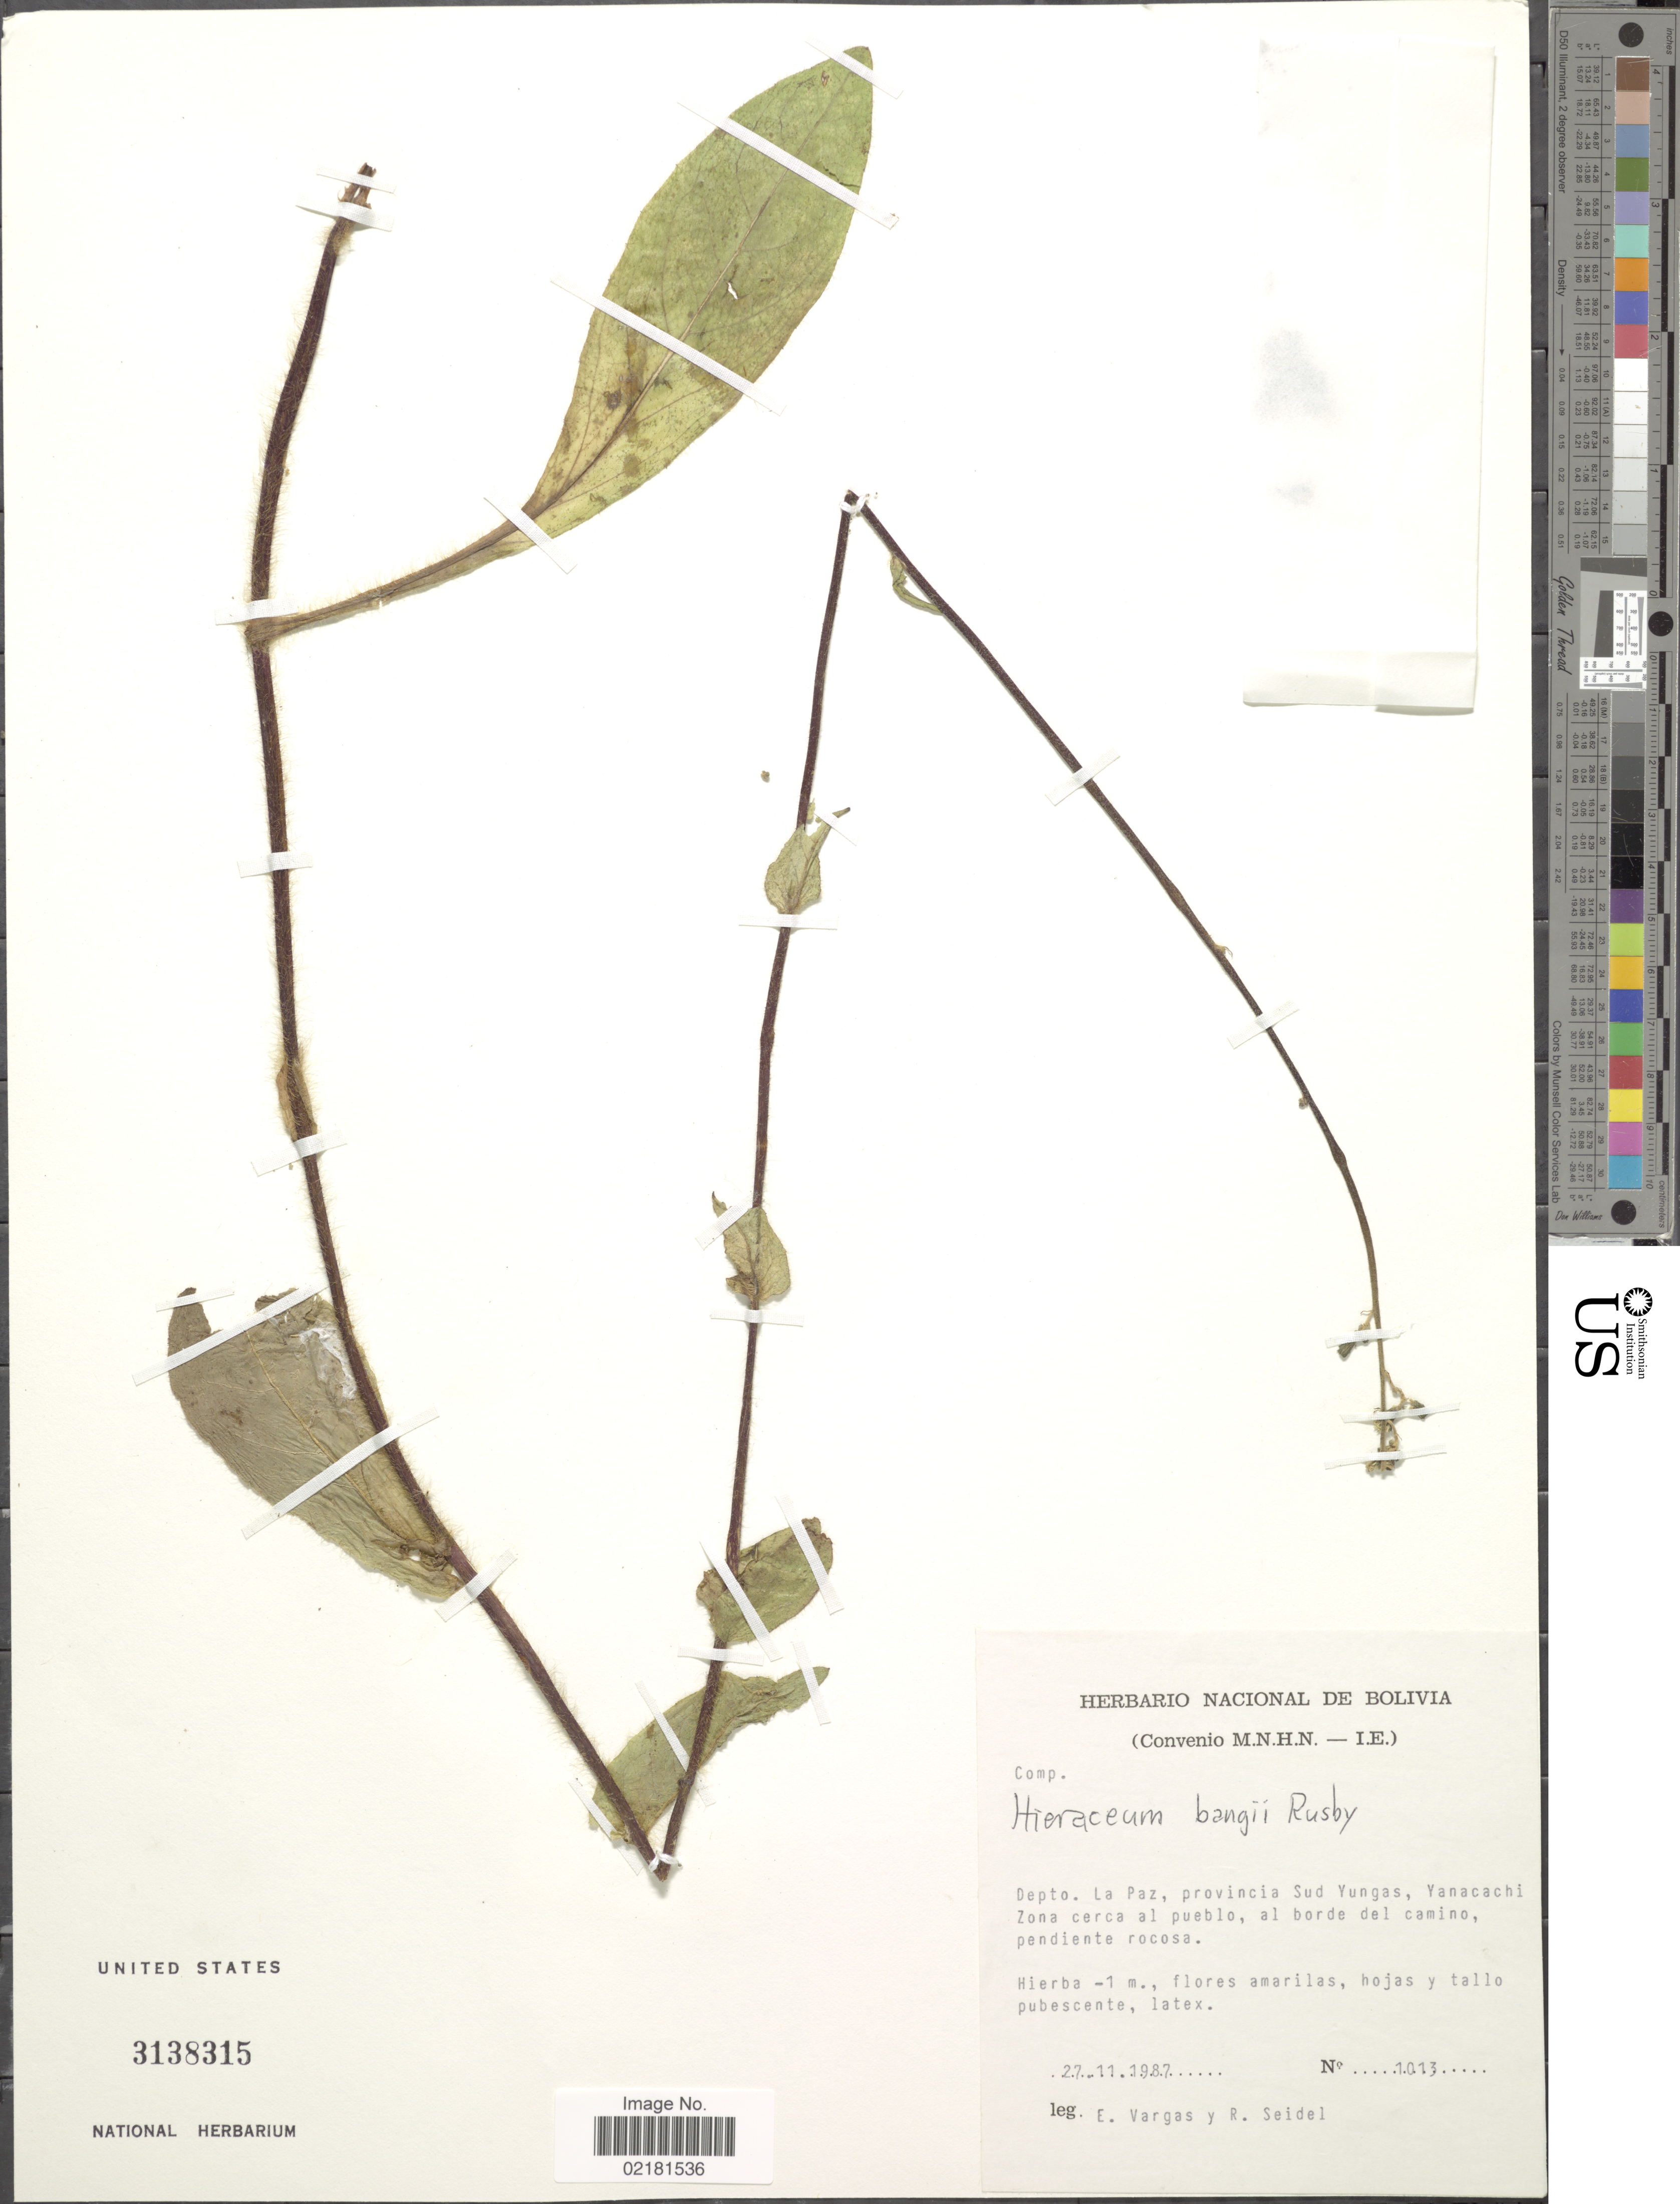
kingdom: Plantae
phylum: Tracheophyta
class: Magnoliopsida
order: Asterales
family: Asteraceae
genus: Hieracium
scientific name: Hieracium leptocephalum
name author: Benth.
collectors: E. Vargas & R. Seidel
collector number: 1013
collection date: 1987-11-27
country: Bolivia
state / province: La Paz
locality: Provincia Sud Yungas, Yanacachi Zona cerca al pueblo, al borde del camino, pendiente rocosa.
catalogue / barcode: US 3138315